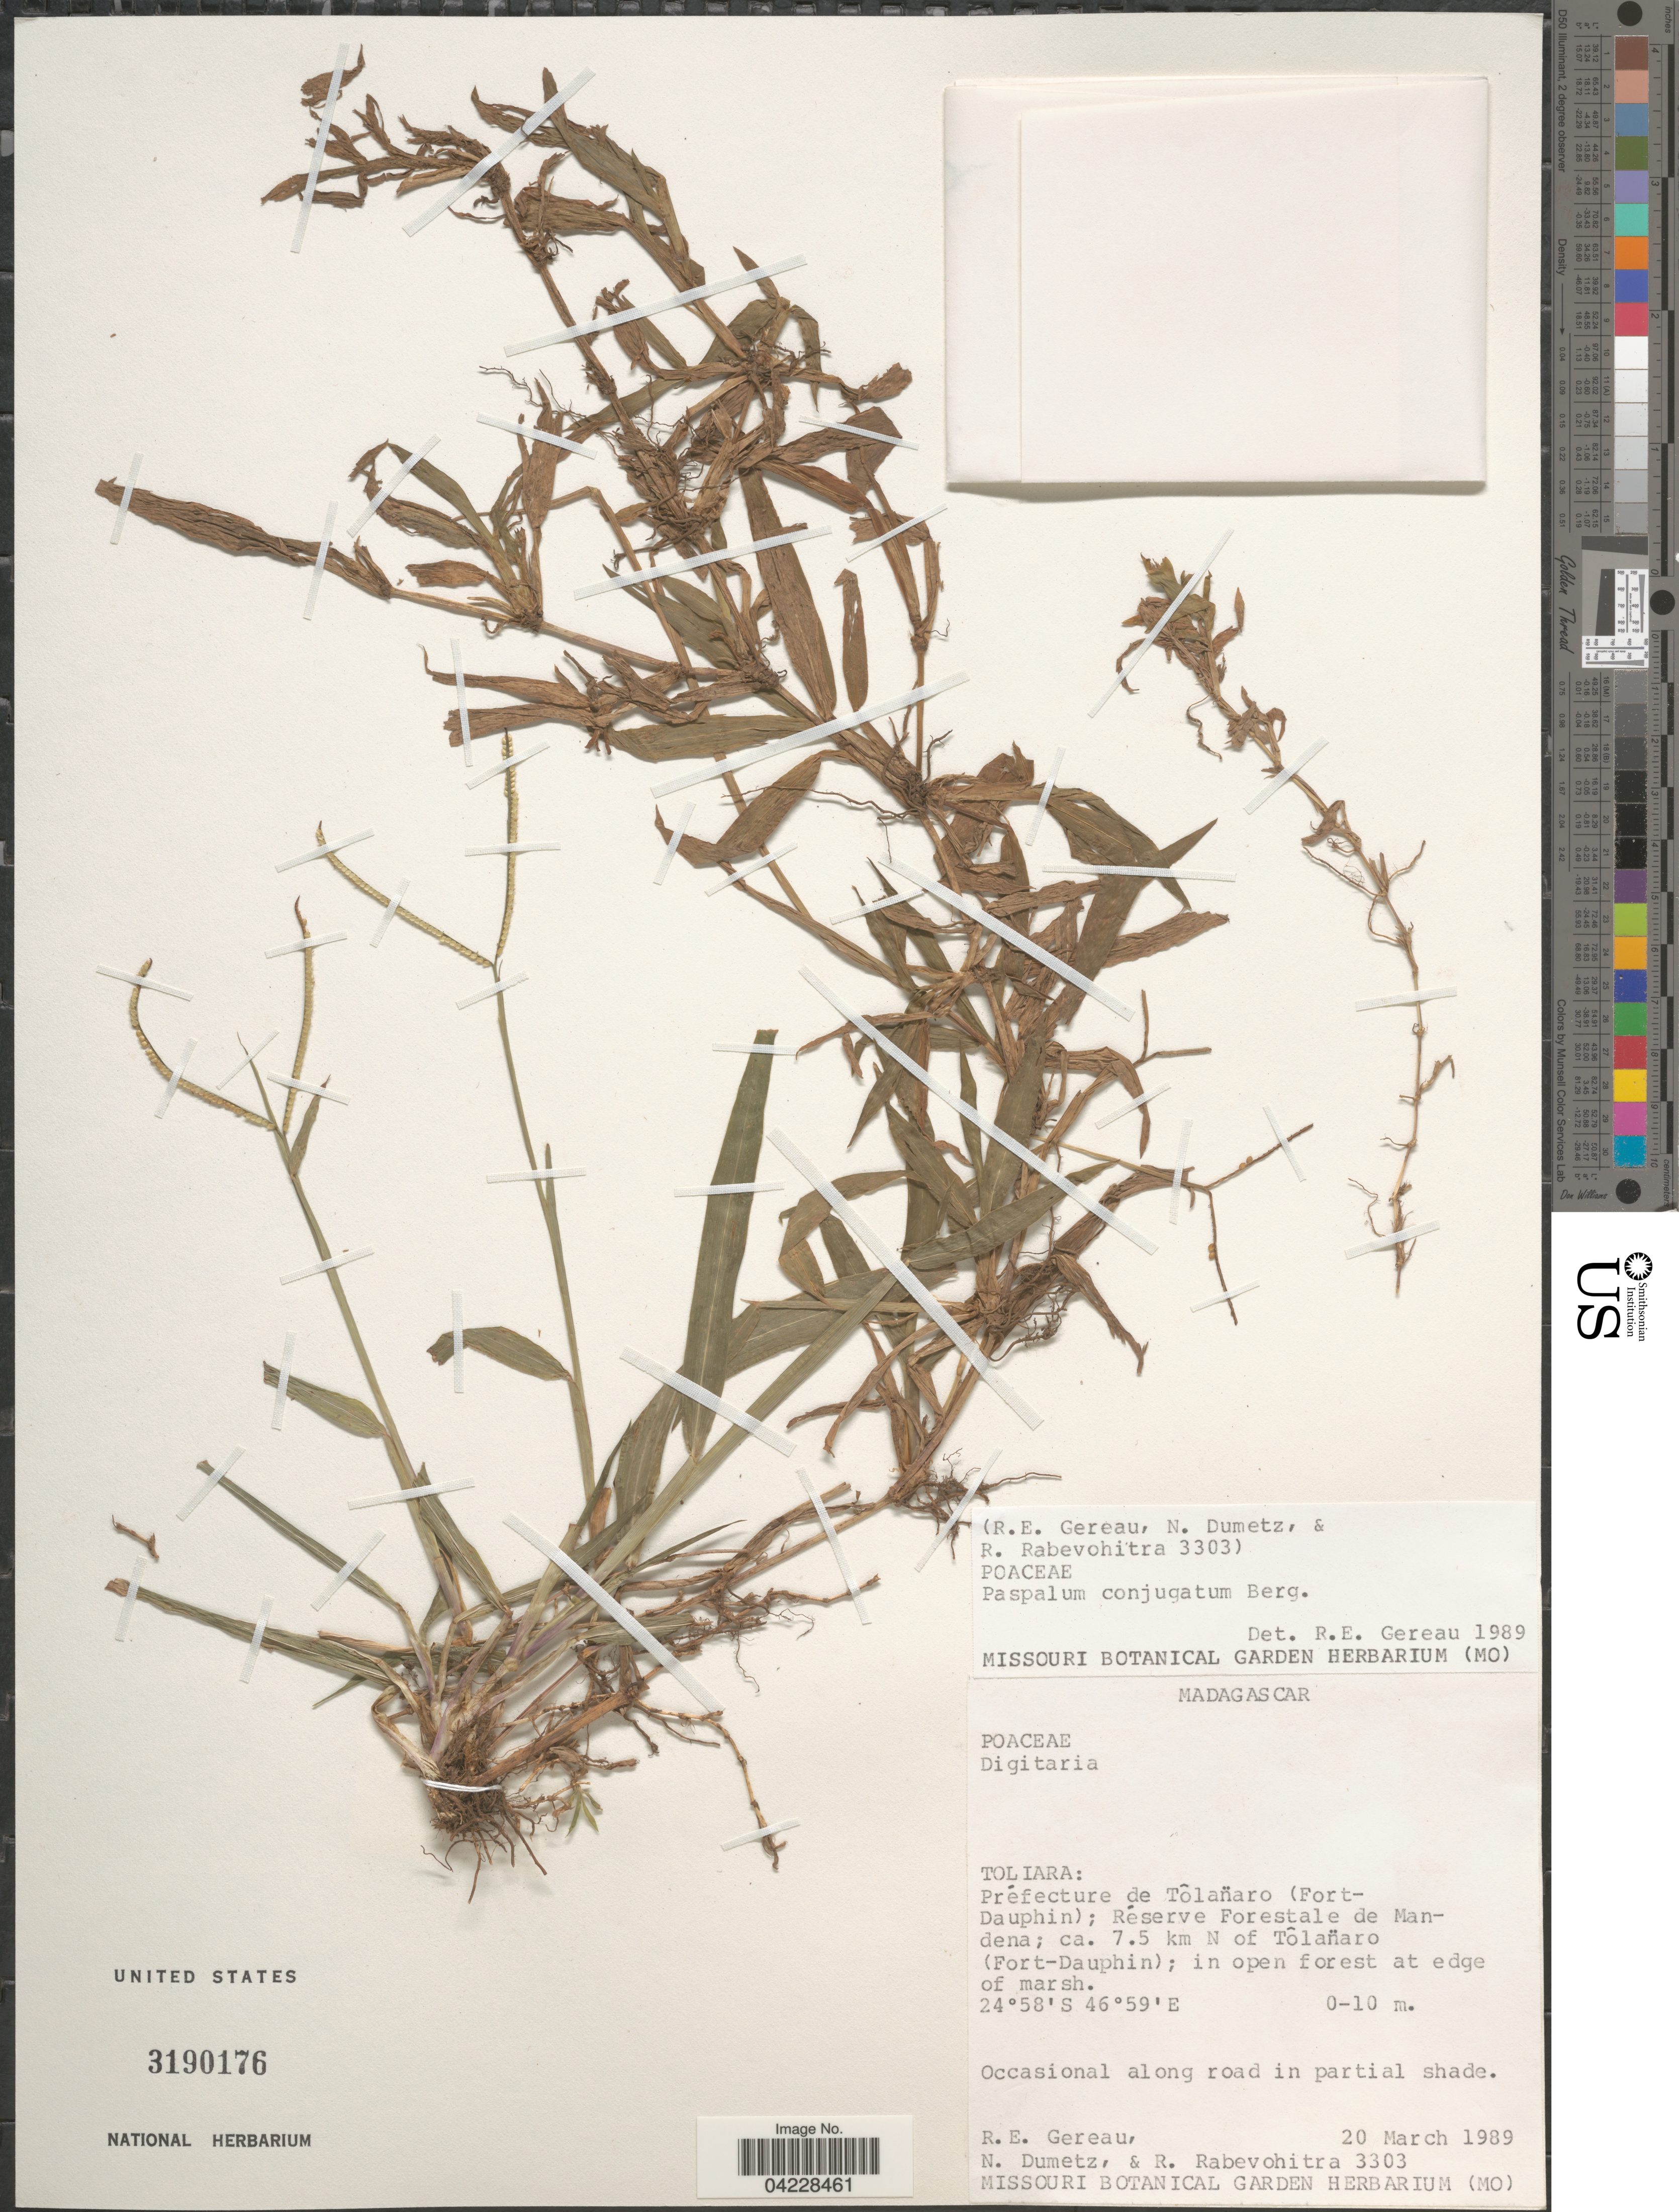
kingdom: Plantae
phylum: Tracheophyta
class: Liliopsida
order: Poales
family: Poaceae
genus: Paspalum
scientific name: Paspalum conjugatum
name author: P.J. Bergius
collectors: R. Gereau, N. Dumetz & R. Rabevohitra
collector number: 3303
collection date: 1989-03-20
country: Madagascar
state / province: Anosy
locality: Préfecture de Tôlanaro (Fort-Dauphin); Réserve Forestale de Mandena; ca. 7.5 km N of Tôlanaro (Fort-Dauphin).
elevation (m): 0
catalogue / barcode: US 3190176